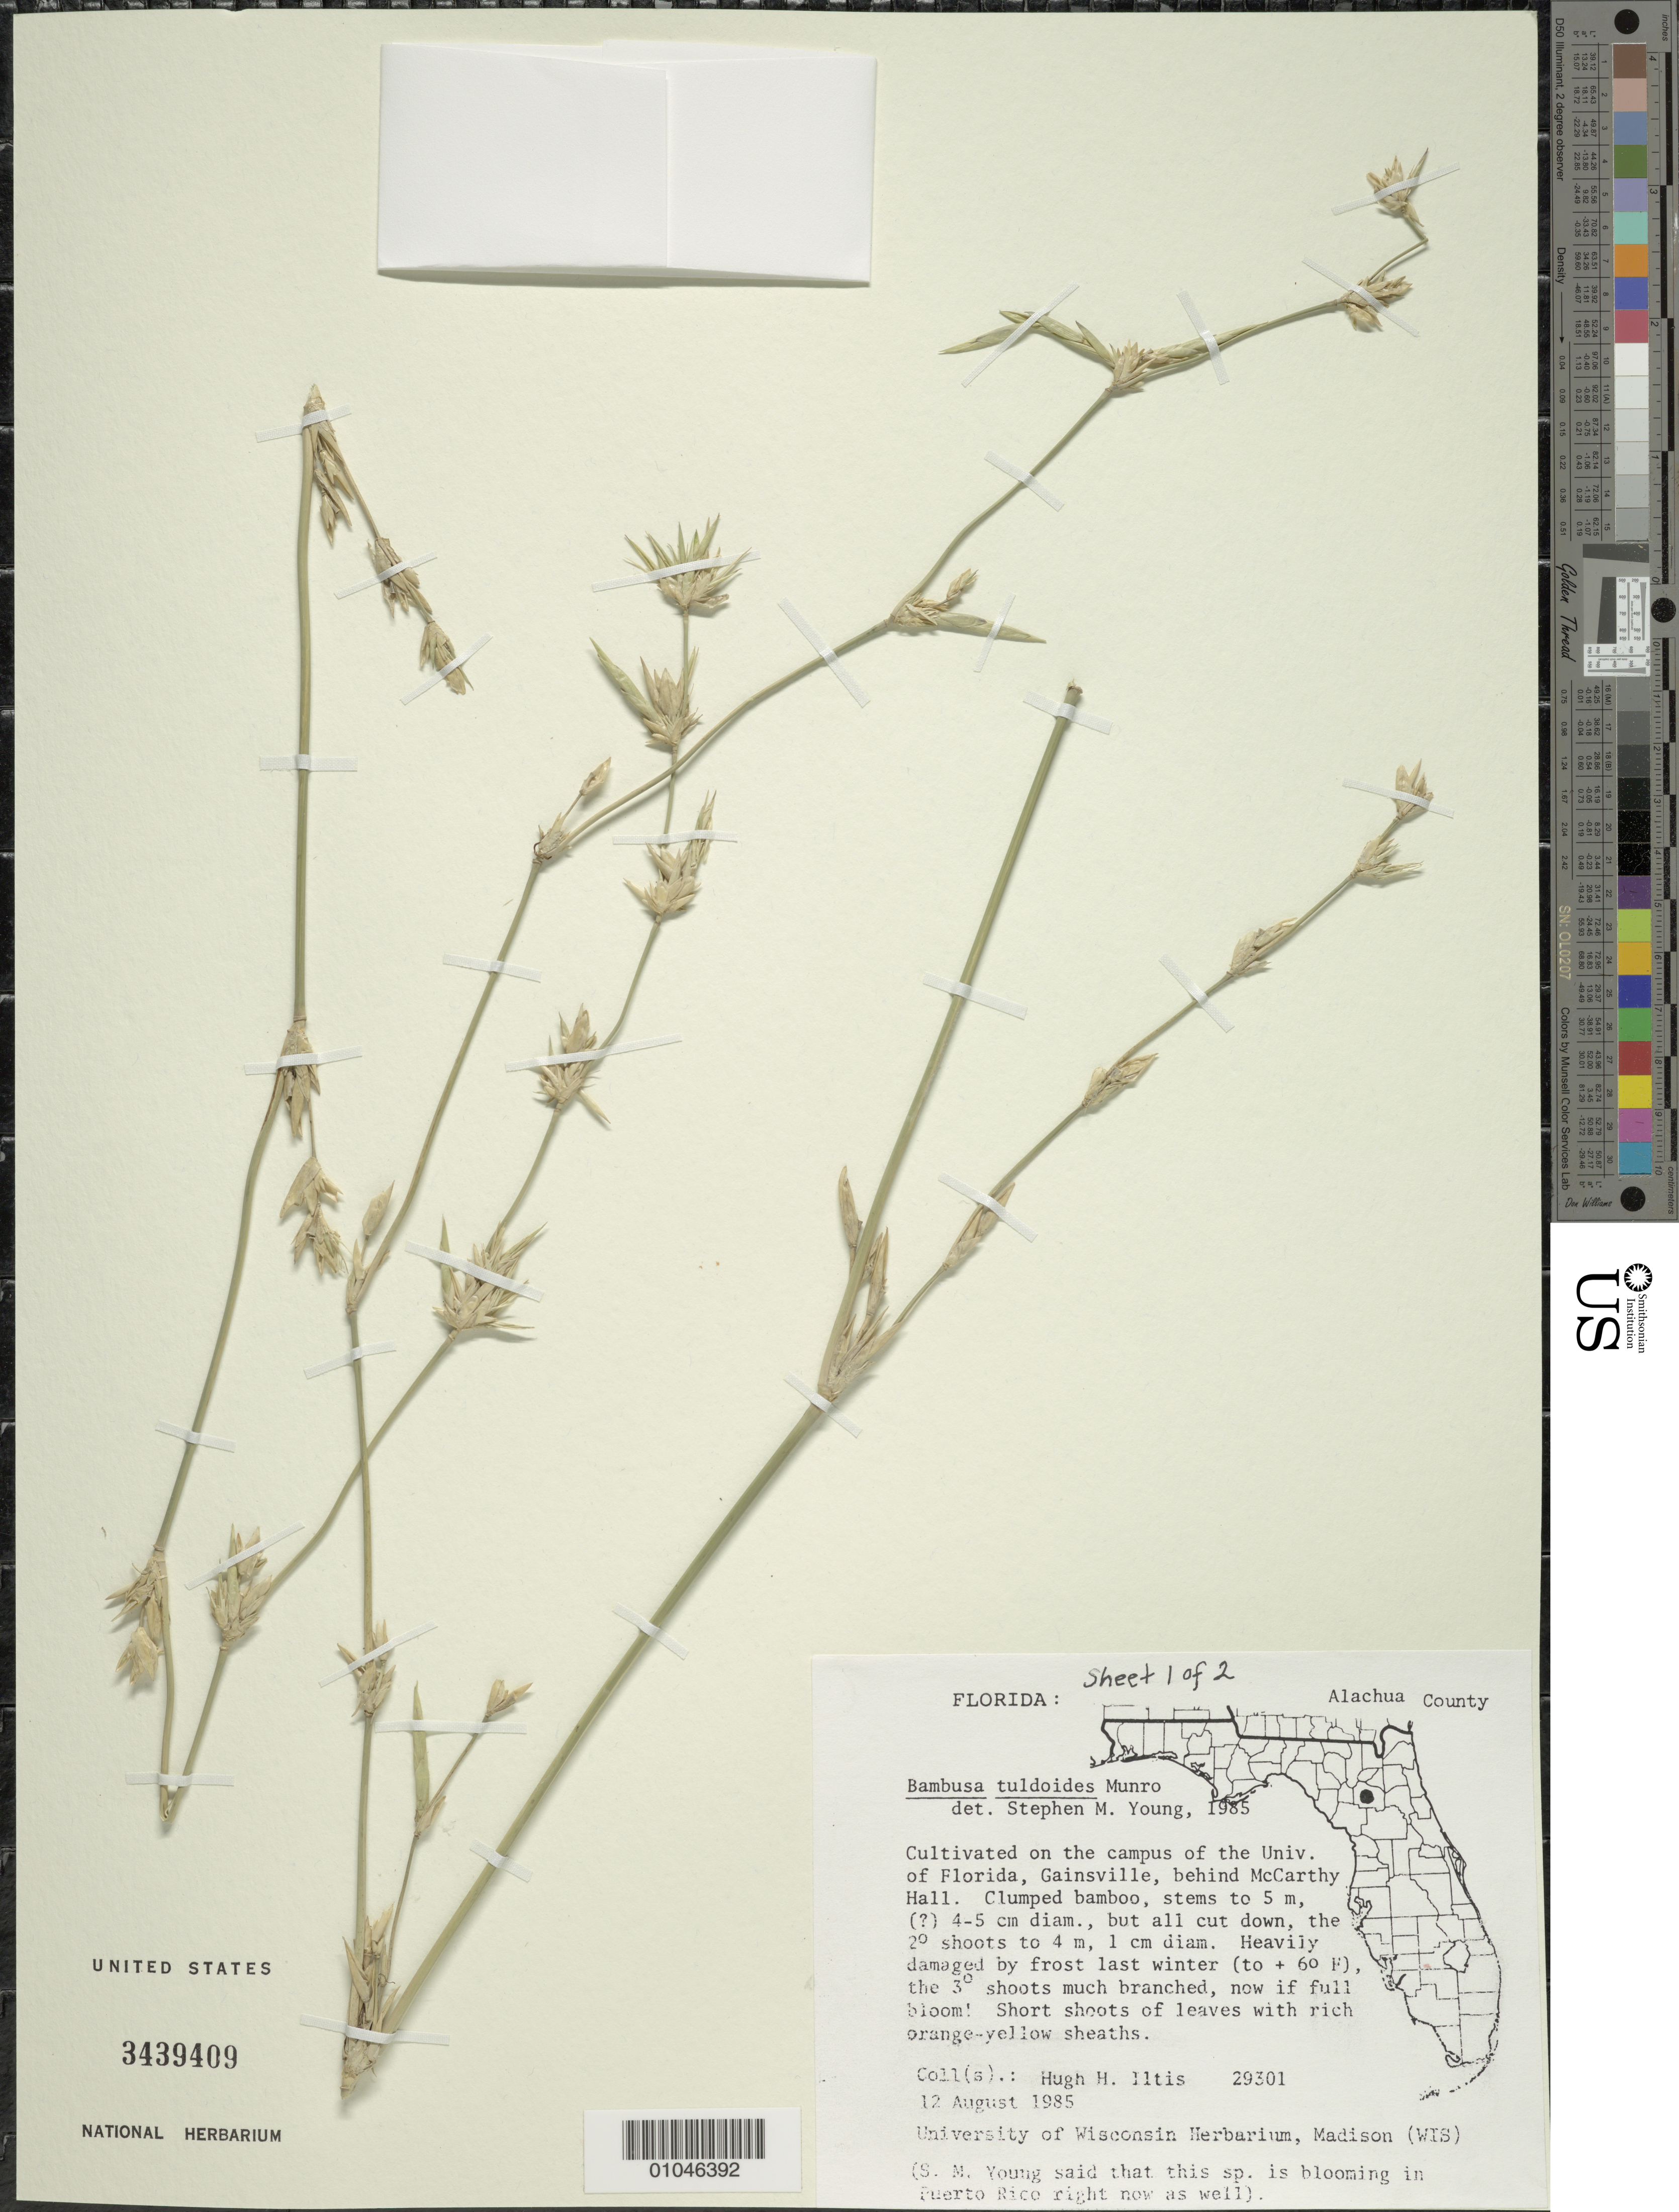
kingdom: Plantae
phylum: Tracheophyta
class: Liliopsida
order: Poales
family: Poaceae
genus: Bambusa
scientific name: Bambusa tuldoides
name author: Munro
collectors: H. H. Iltis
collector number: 29301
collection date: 1985-08-12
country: United States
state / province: Florida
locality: University of Florida, Gainsville, behind McCarthy Hall, Alachua County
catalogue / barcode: US 3439409